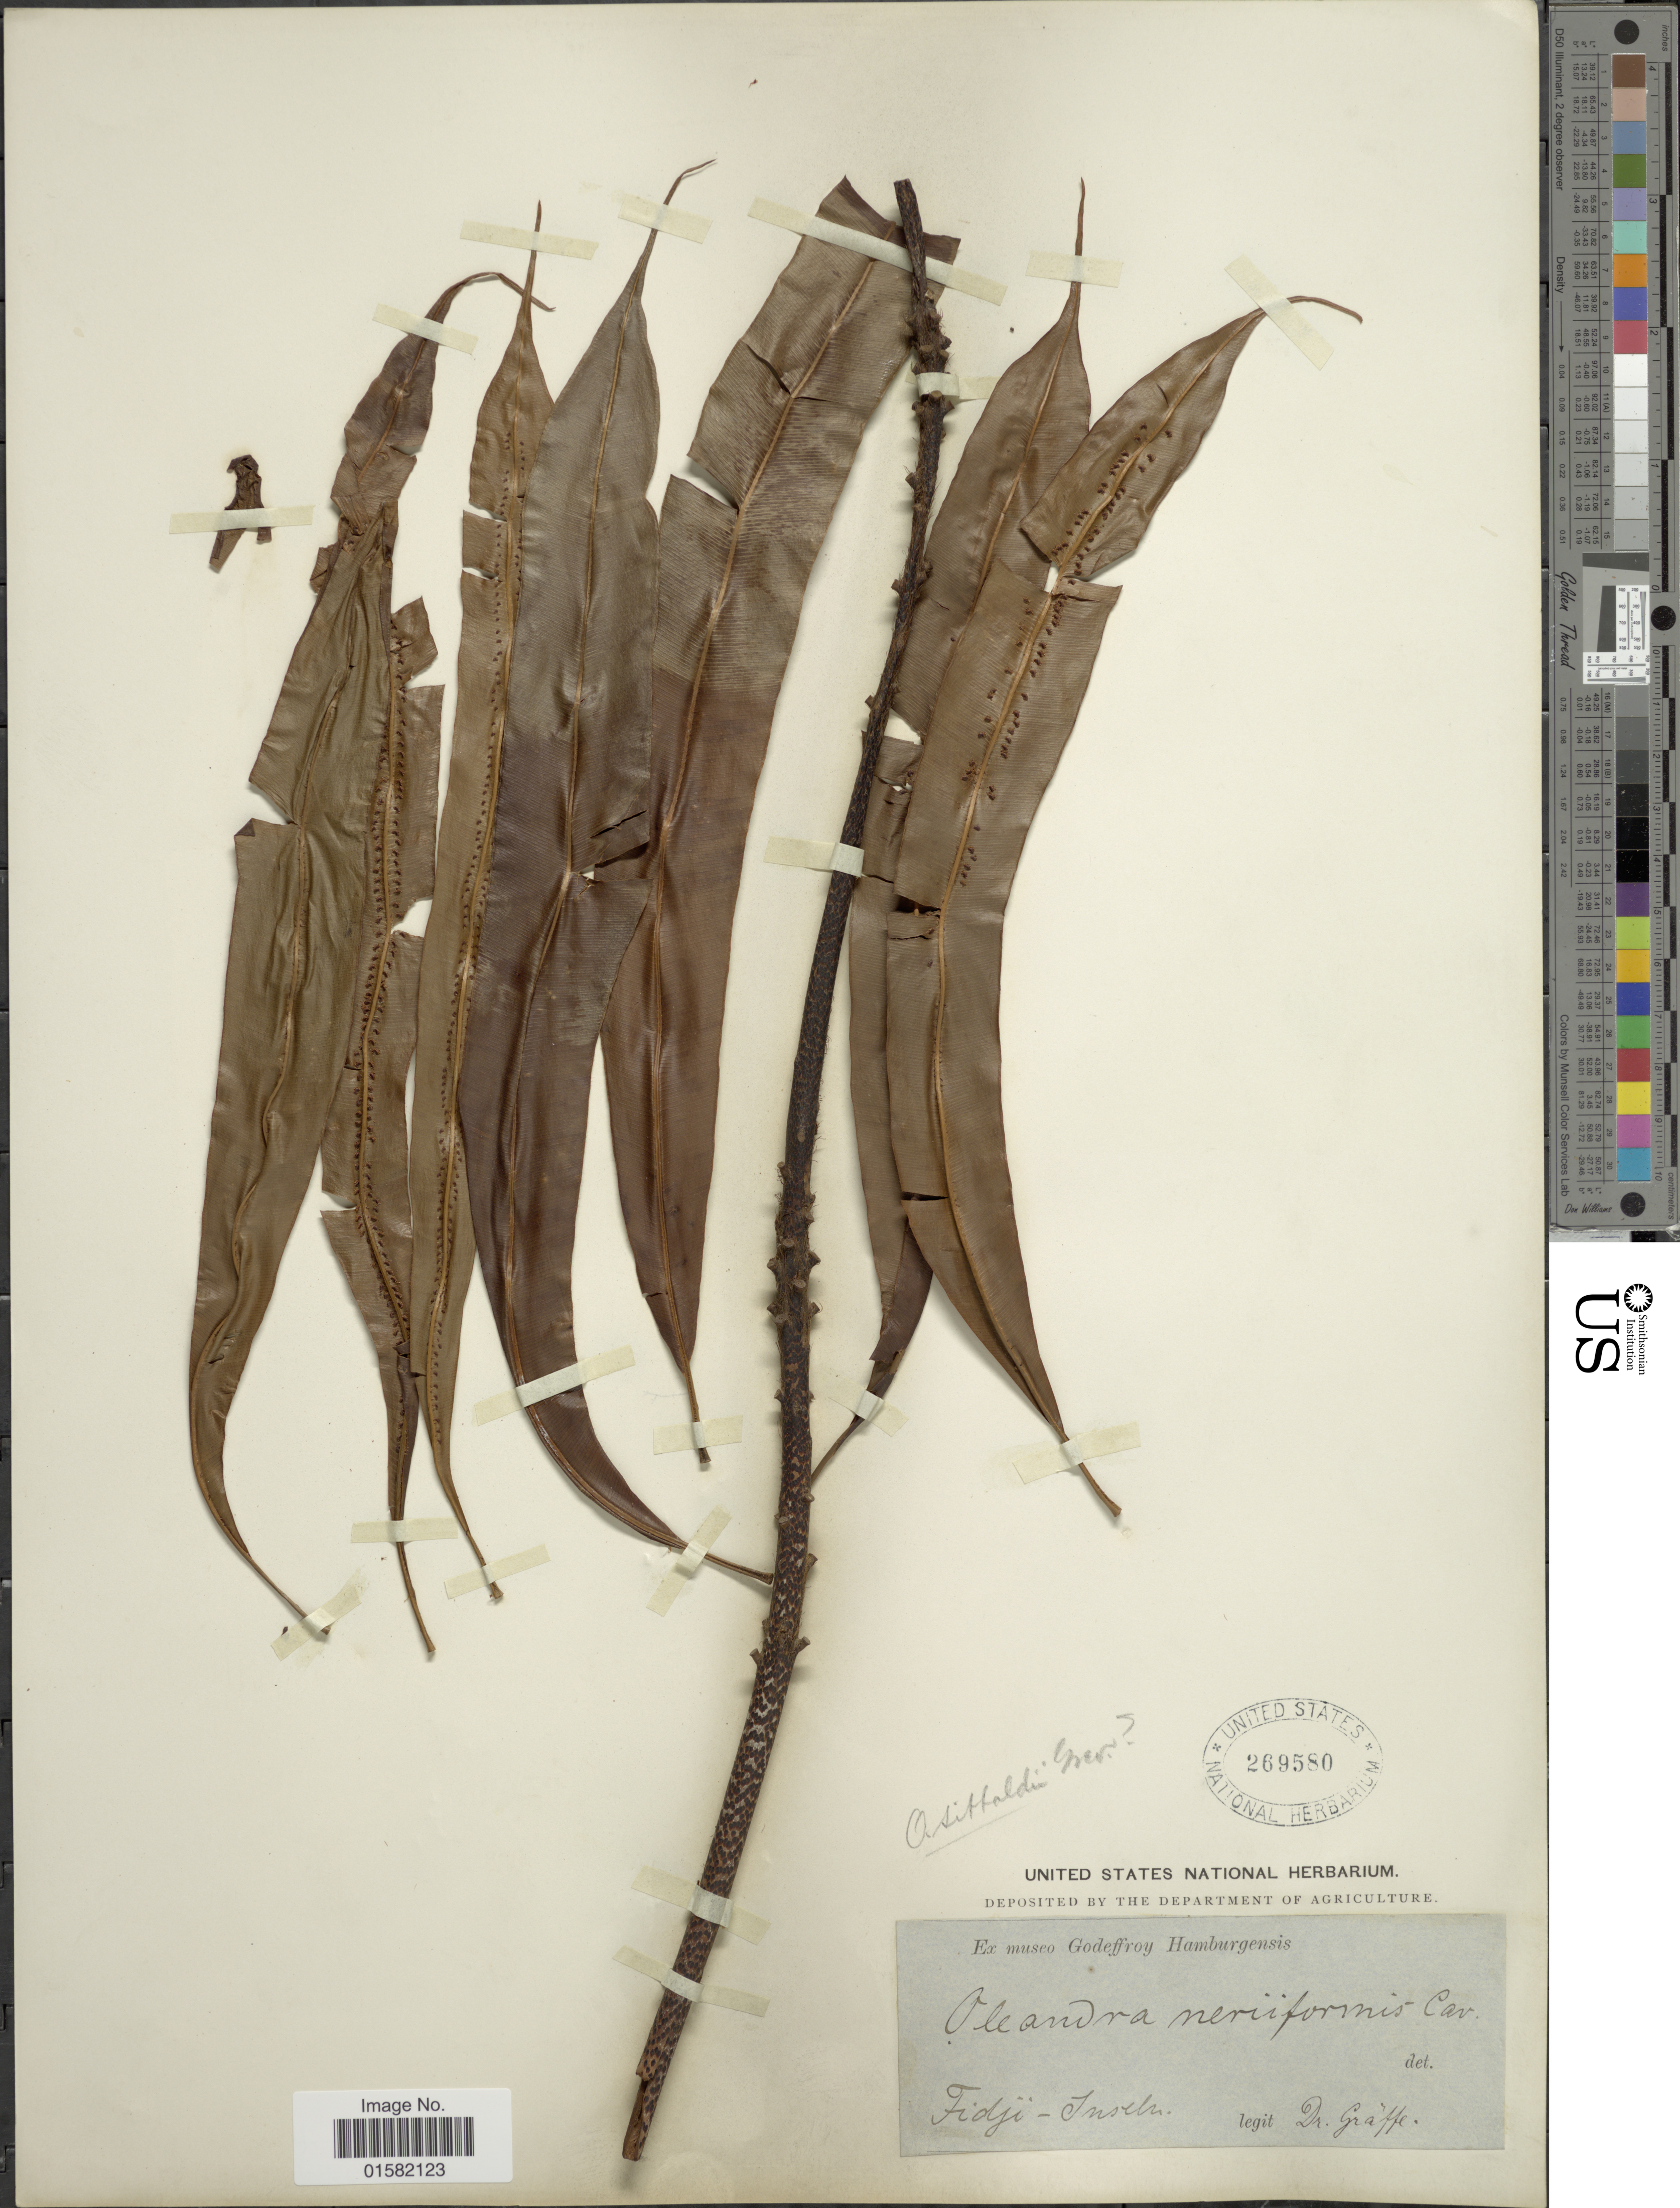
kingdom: Plantae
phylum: Tracheophyta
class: Polypodiopsida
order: Polypodiales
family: Oleandraceae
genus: Oleandra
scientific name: Oleandra parksii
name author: Copel.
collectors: Graffe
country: Fiji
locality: Fidji-Inseln. [interpreted]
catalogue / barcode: US 269580